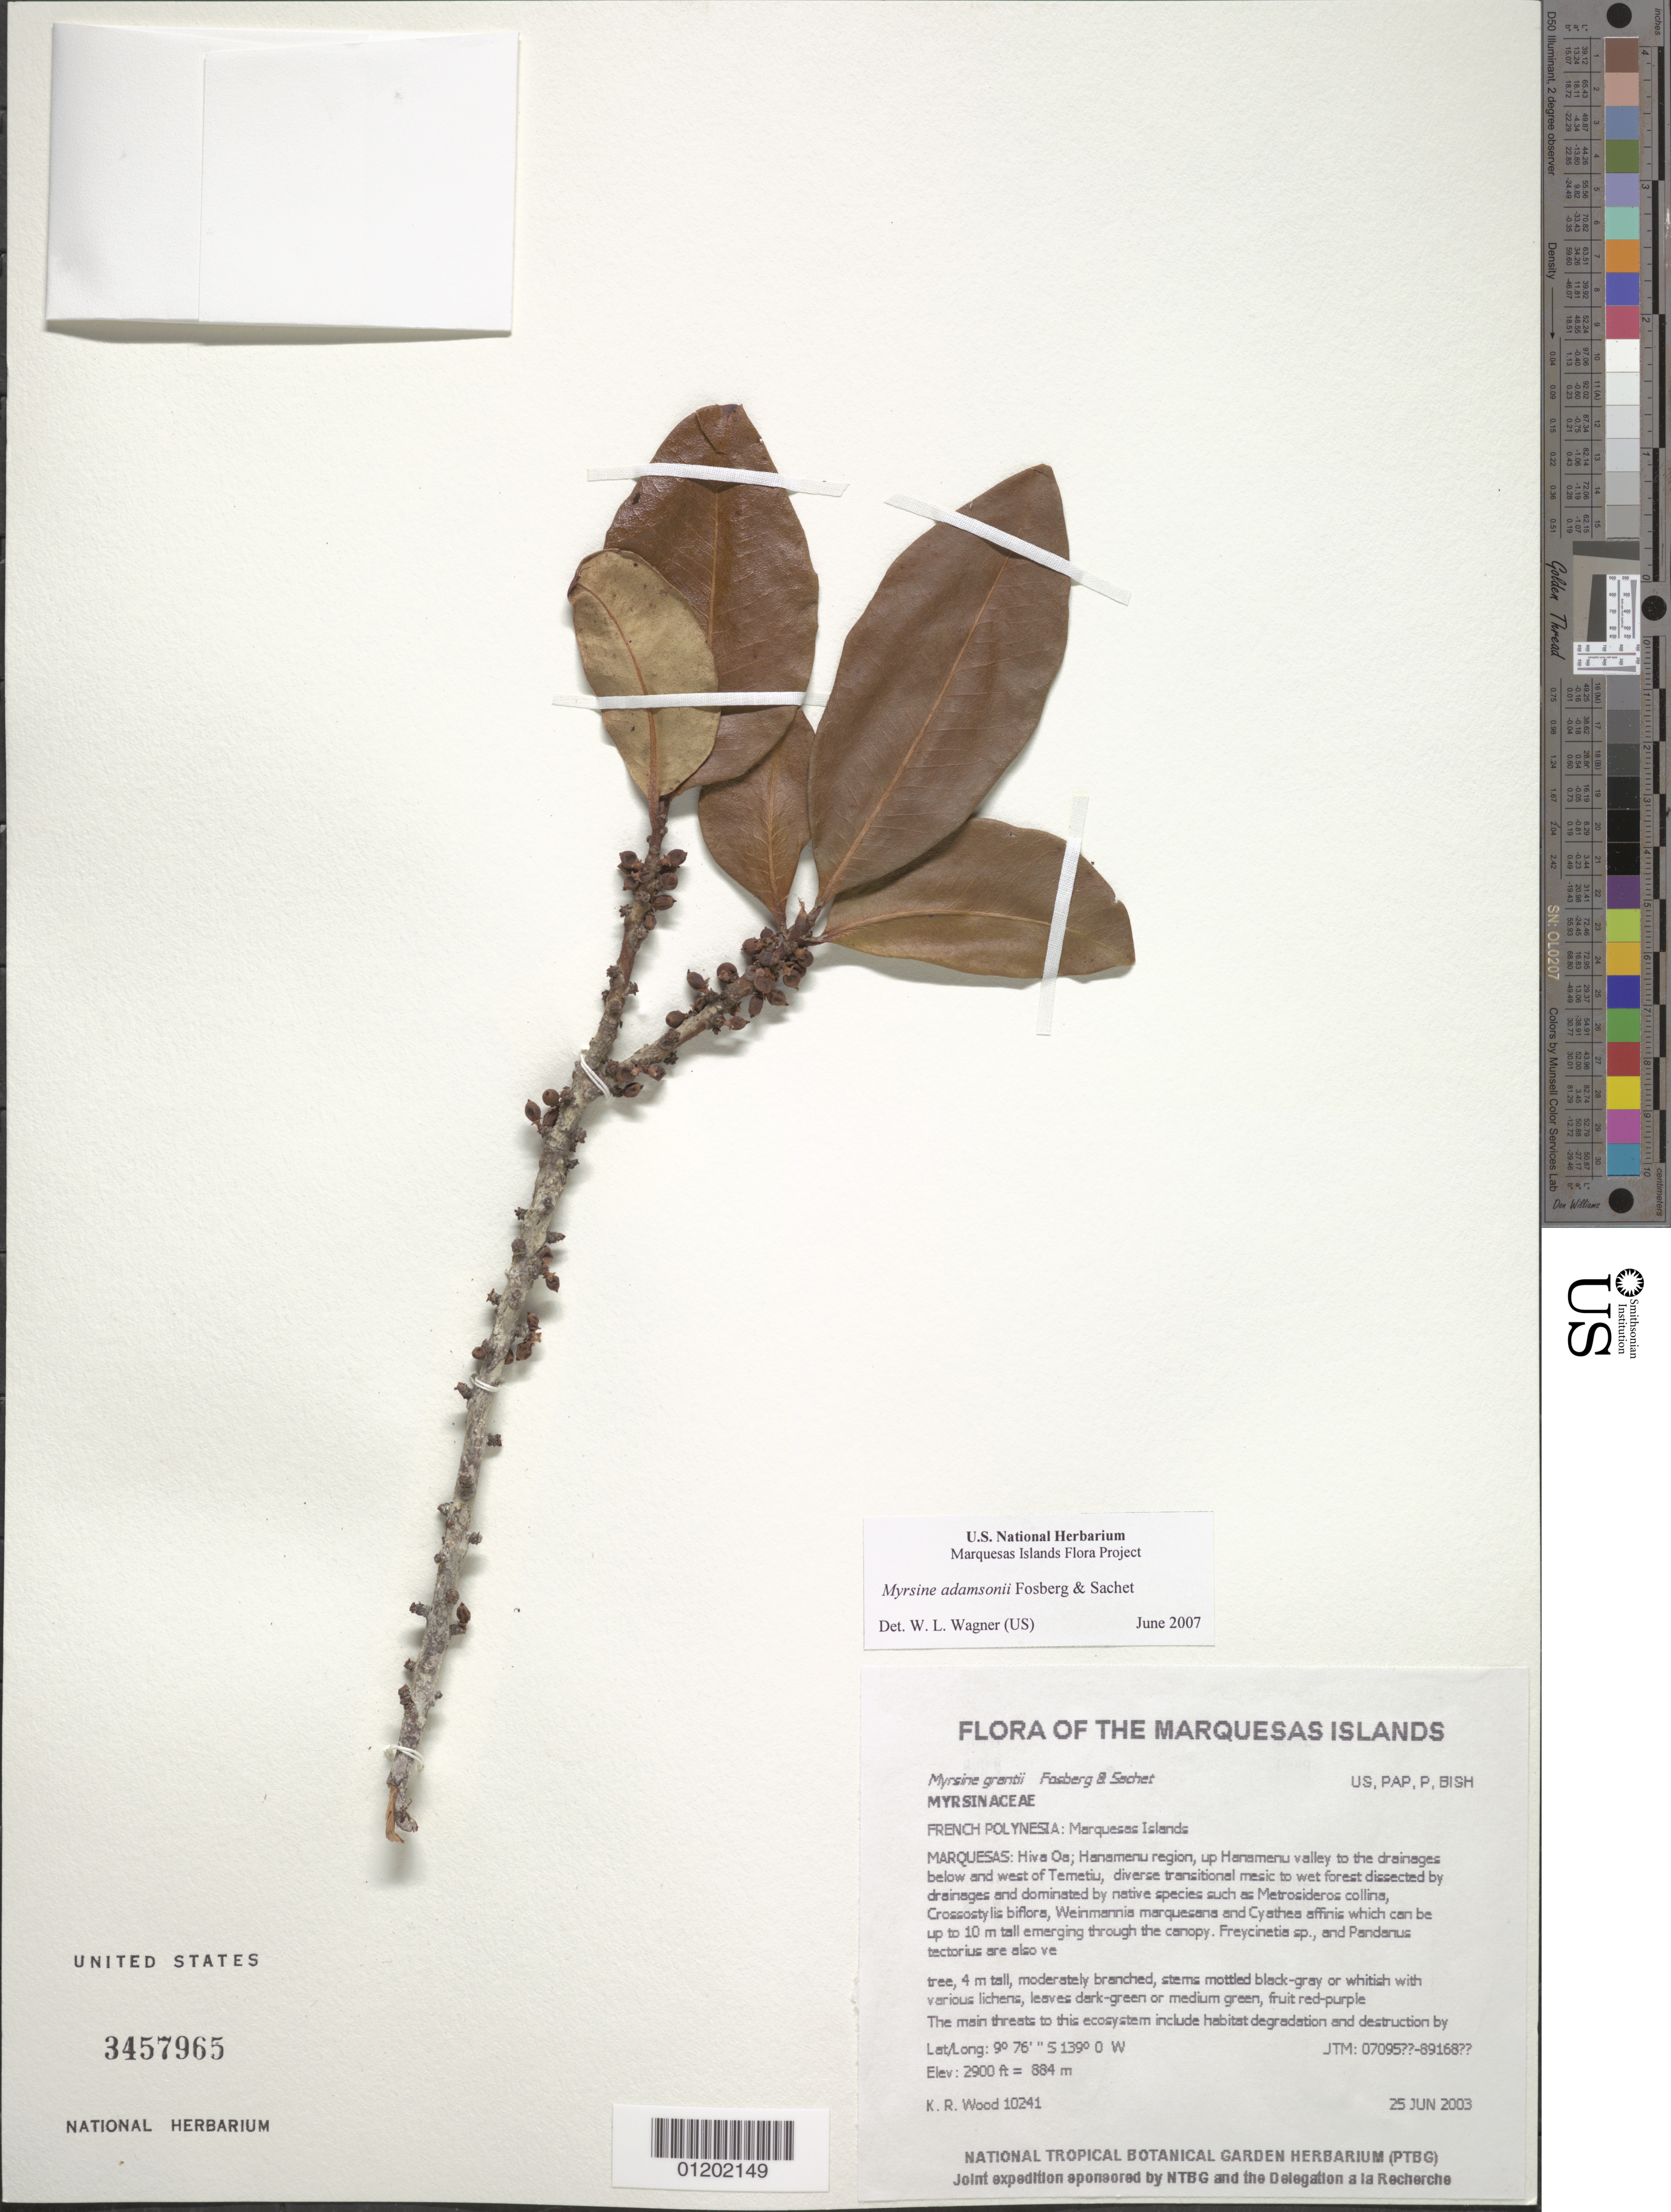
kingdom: Plantae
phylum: Tracheophyta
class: Magnoliopsida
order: Ericales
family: Primulaceae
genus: Myrsine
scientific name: Myrsine adamsonii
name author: Fosberg & Sachet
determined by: Wagner, W. L., (BOT), Smithsonian Institution - National Museum of Natural History (UNITED STATES)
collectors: K. R. Wood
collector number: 10241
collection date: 2003-06-25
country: French Polynesia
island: Hiva Oa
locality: Hanamenu region, up Hanamenu valley to the drainages below and west of Temetiu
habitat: Diverse transitional mesic to wet forest dissected by drainages and dominated by native species. Upper slope and crest, W aspect, moderate slope, open, mesic to wet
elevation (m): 884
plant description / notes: Habitat degradation and destruction by feral pigs, catastrophic extinction through environmental events, predation by rats that eat seeds, competition with non-native plant taxa such as, Ageratum conyzoides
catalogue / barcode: US 3457965